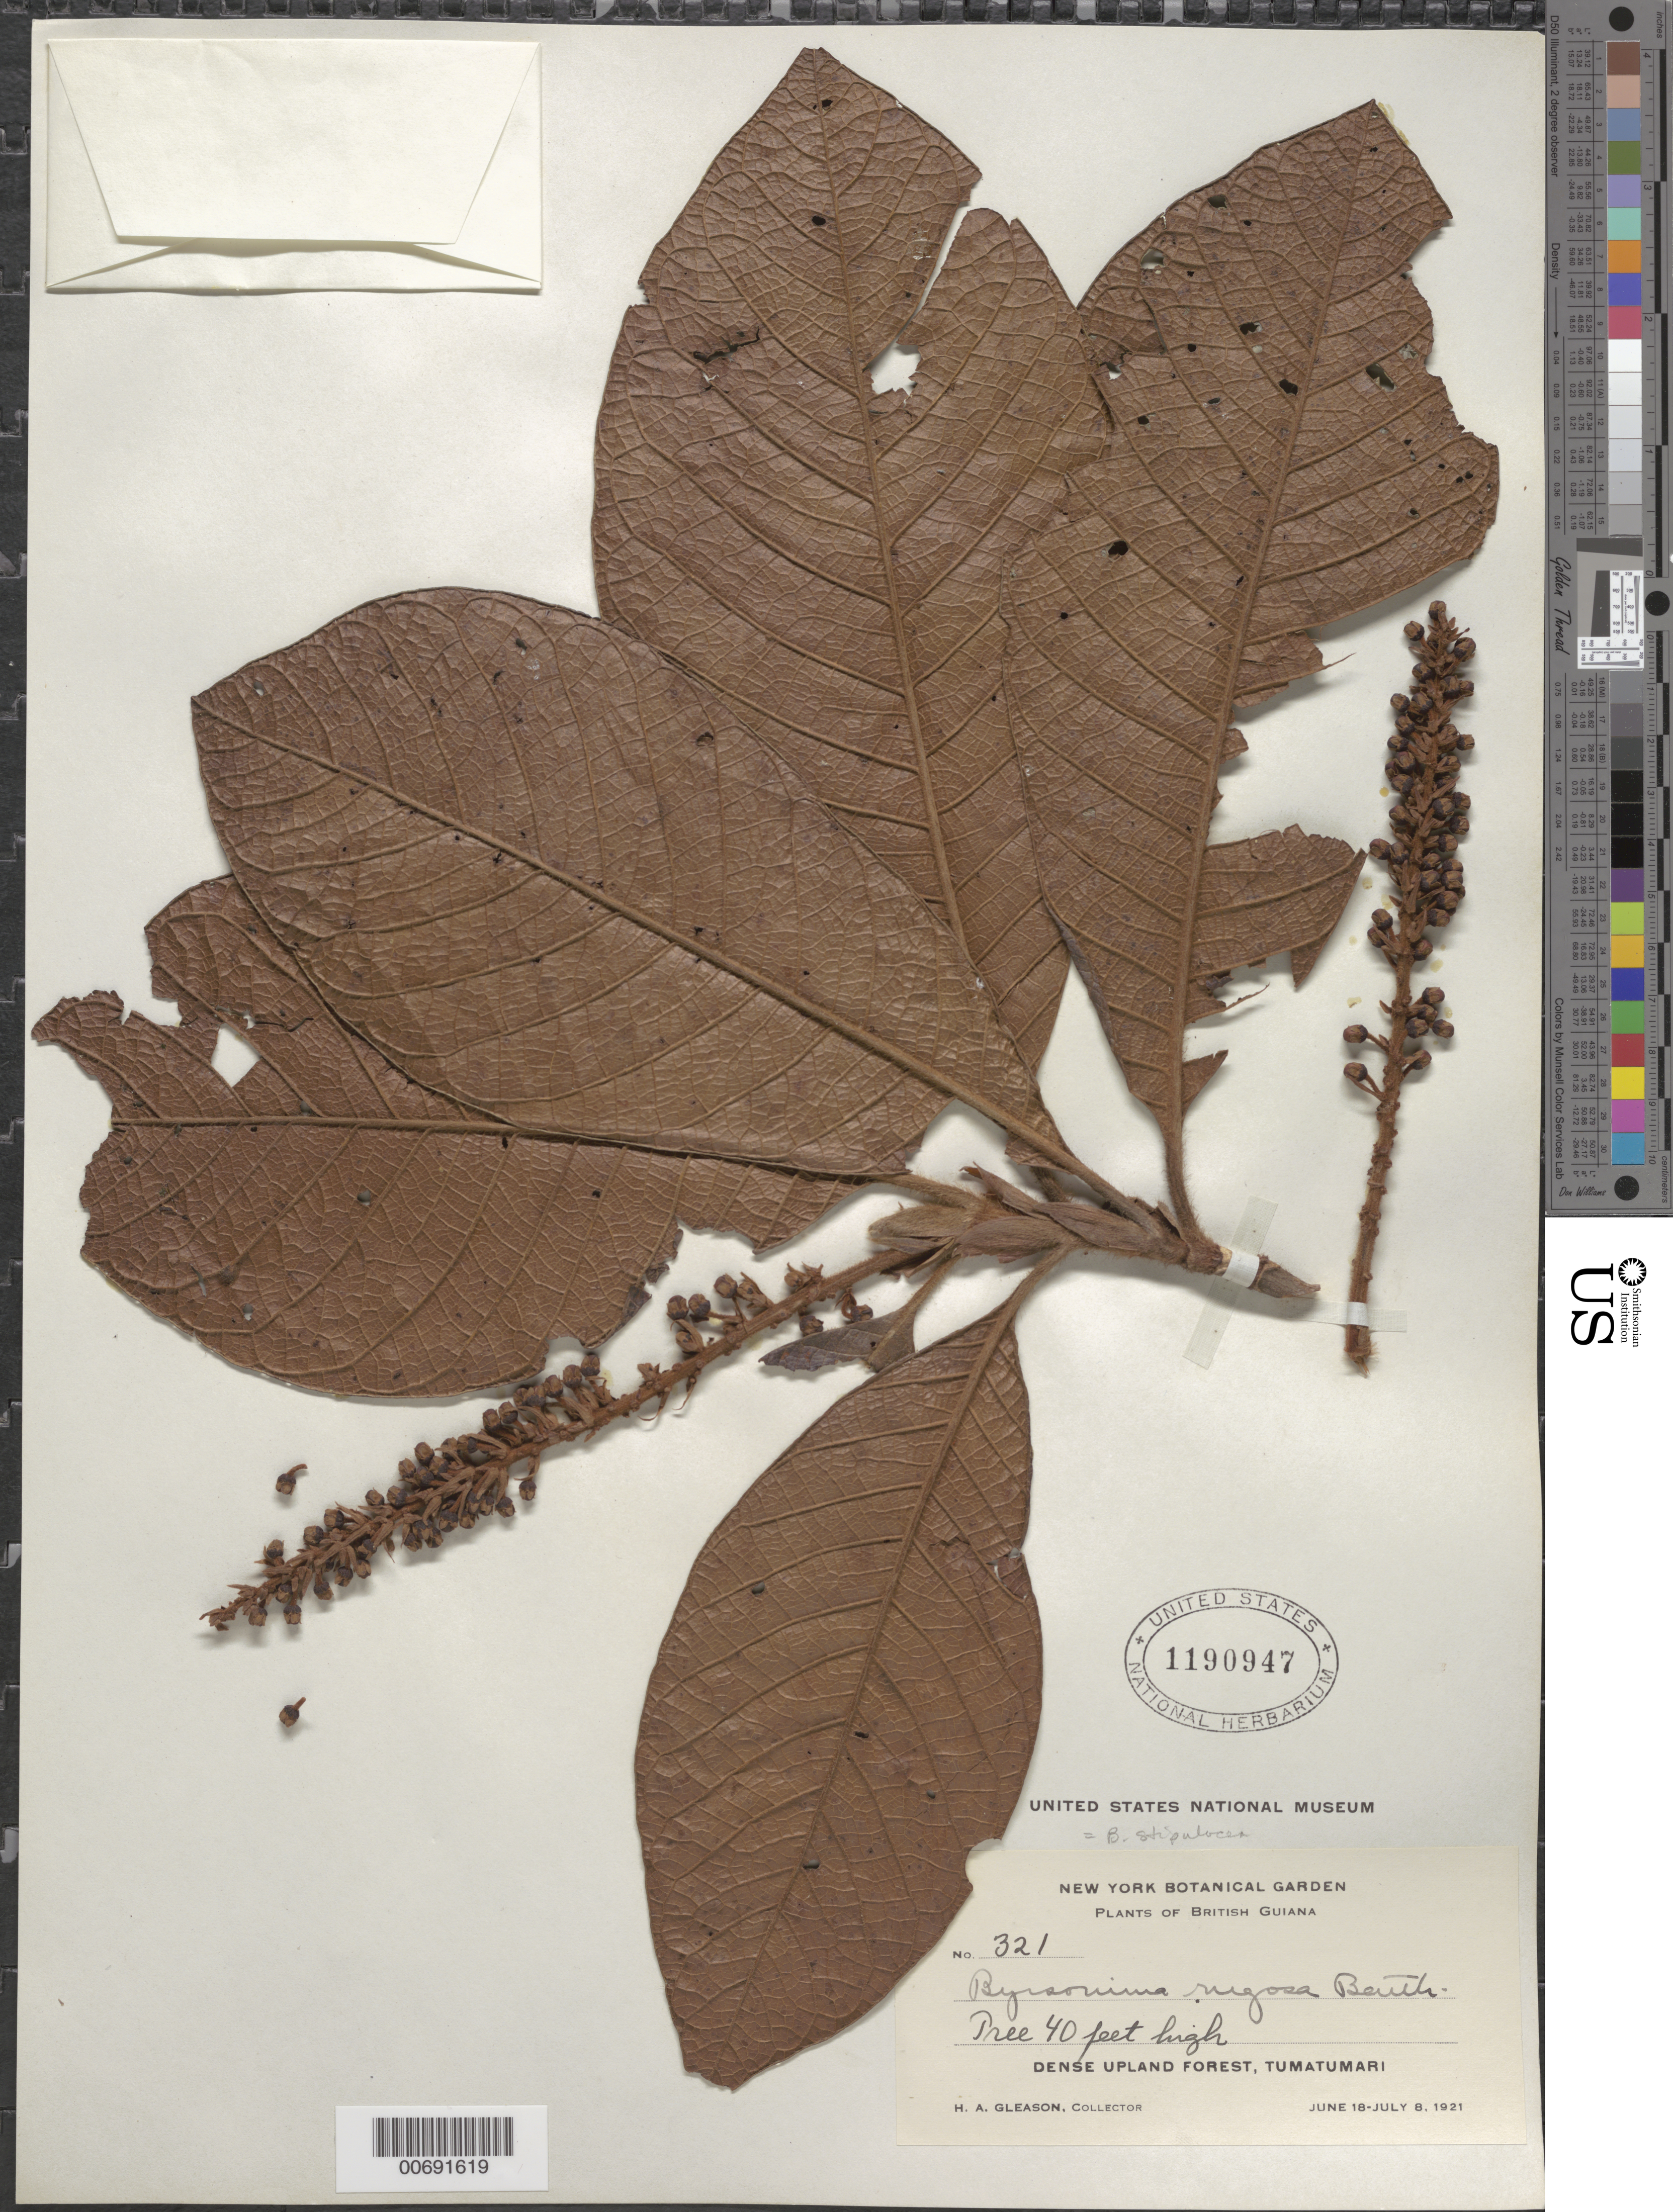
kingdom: Plantae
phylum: Tracheophyta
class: Magnoliopsida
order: Malpighiales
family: Malpighiaceae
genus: Byrsonima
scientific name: Byrsonima stipulacea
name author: A. Juss.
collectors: H. A. Gleason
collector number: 321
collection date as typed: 18-Jun-21 to 8-Jul-21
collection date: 1921-06-18/1921-07-08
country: Guyana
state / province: Potaro-Siparuni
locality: Tumatumari Village, Potaro R.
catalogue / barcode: US 1190947